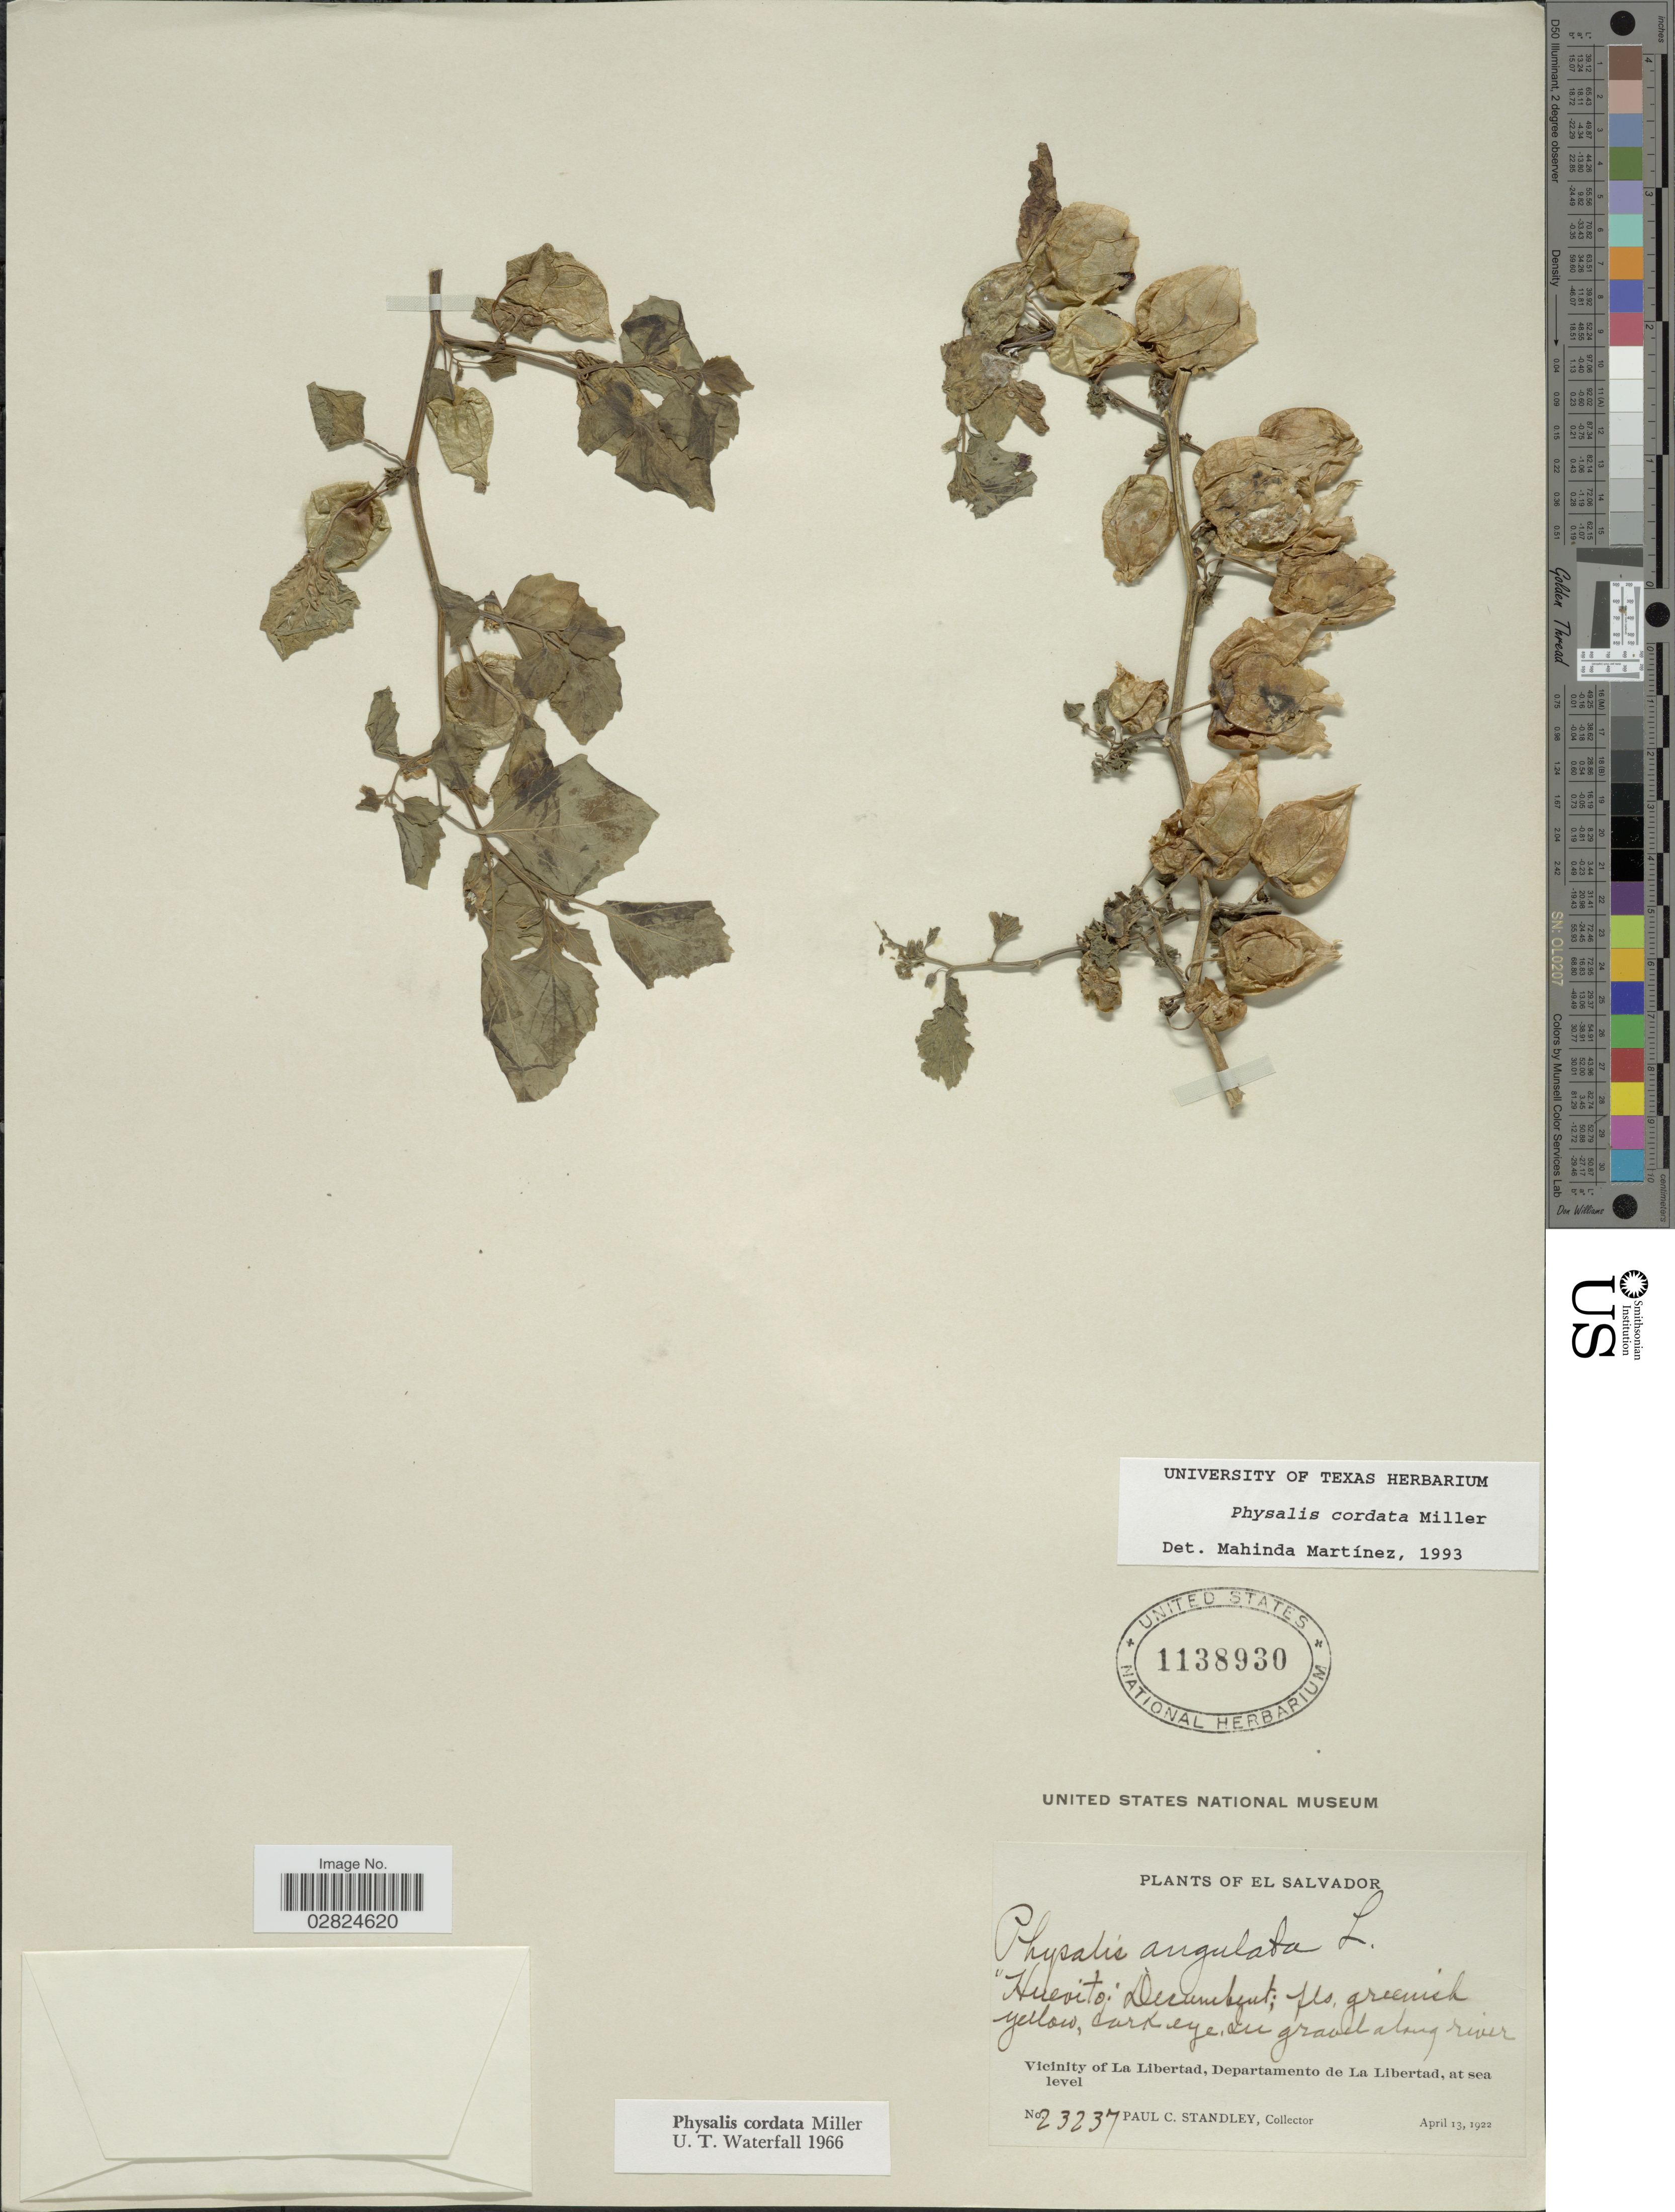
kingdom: Plantae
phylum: Tracheophyta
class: Magnoliopsida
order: Solanales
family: Solanaceae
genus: Physalis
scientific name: Physalis cordata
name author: Mill.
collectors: P. C. Standley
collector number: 23237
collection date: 1922-04-13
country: El Salvador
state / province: La Libertad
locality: Vicinity of La Libertad, Departamento de La Libertad.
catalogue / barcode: US 1138930